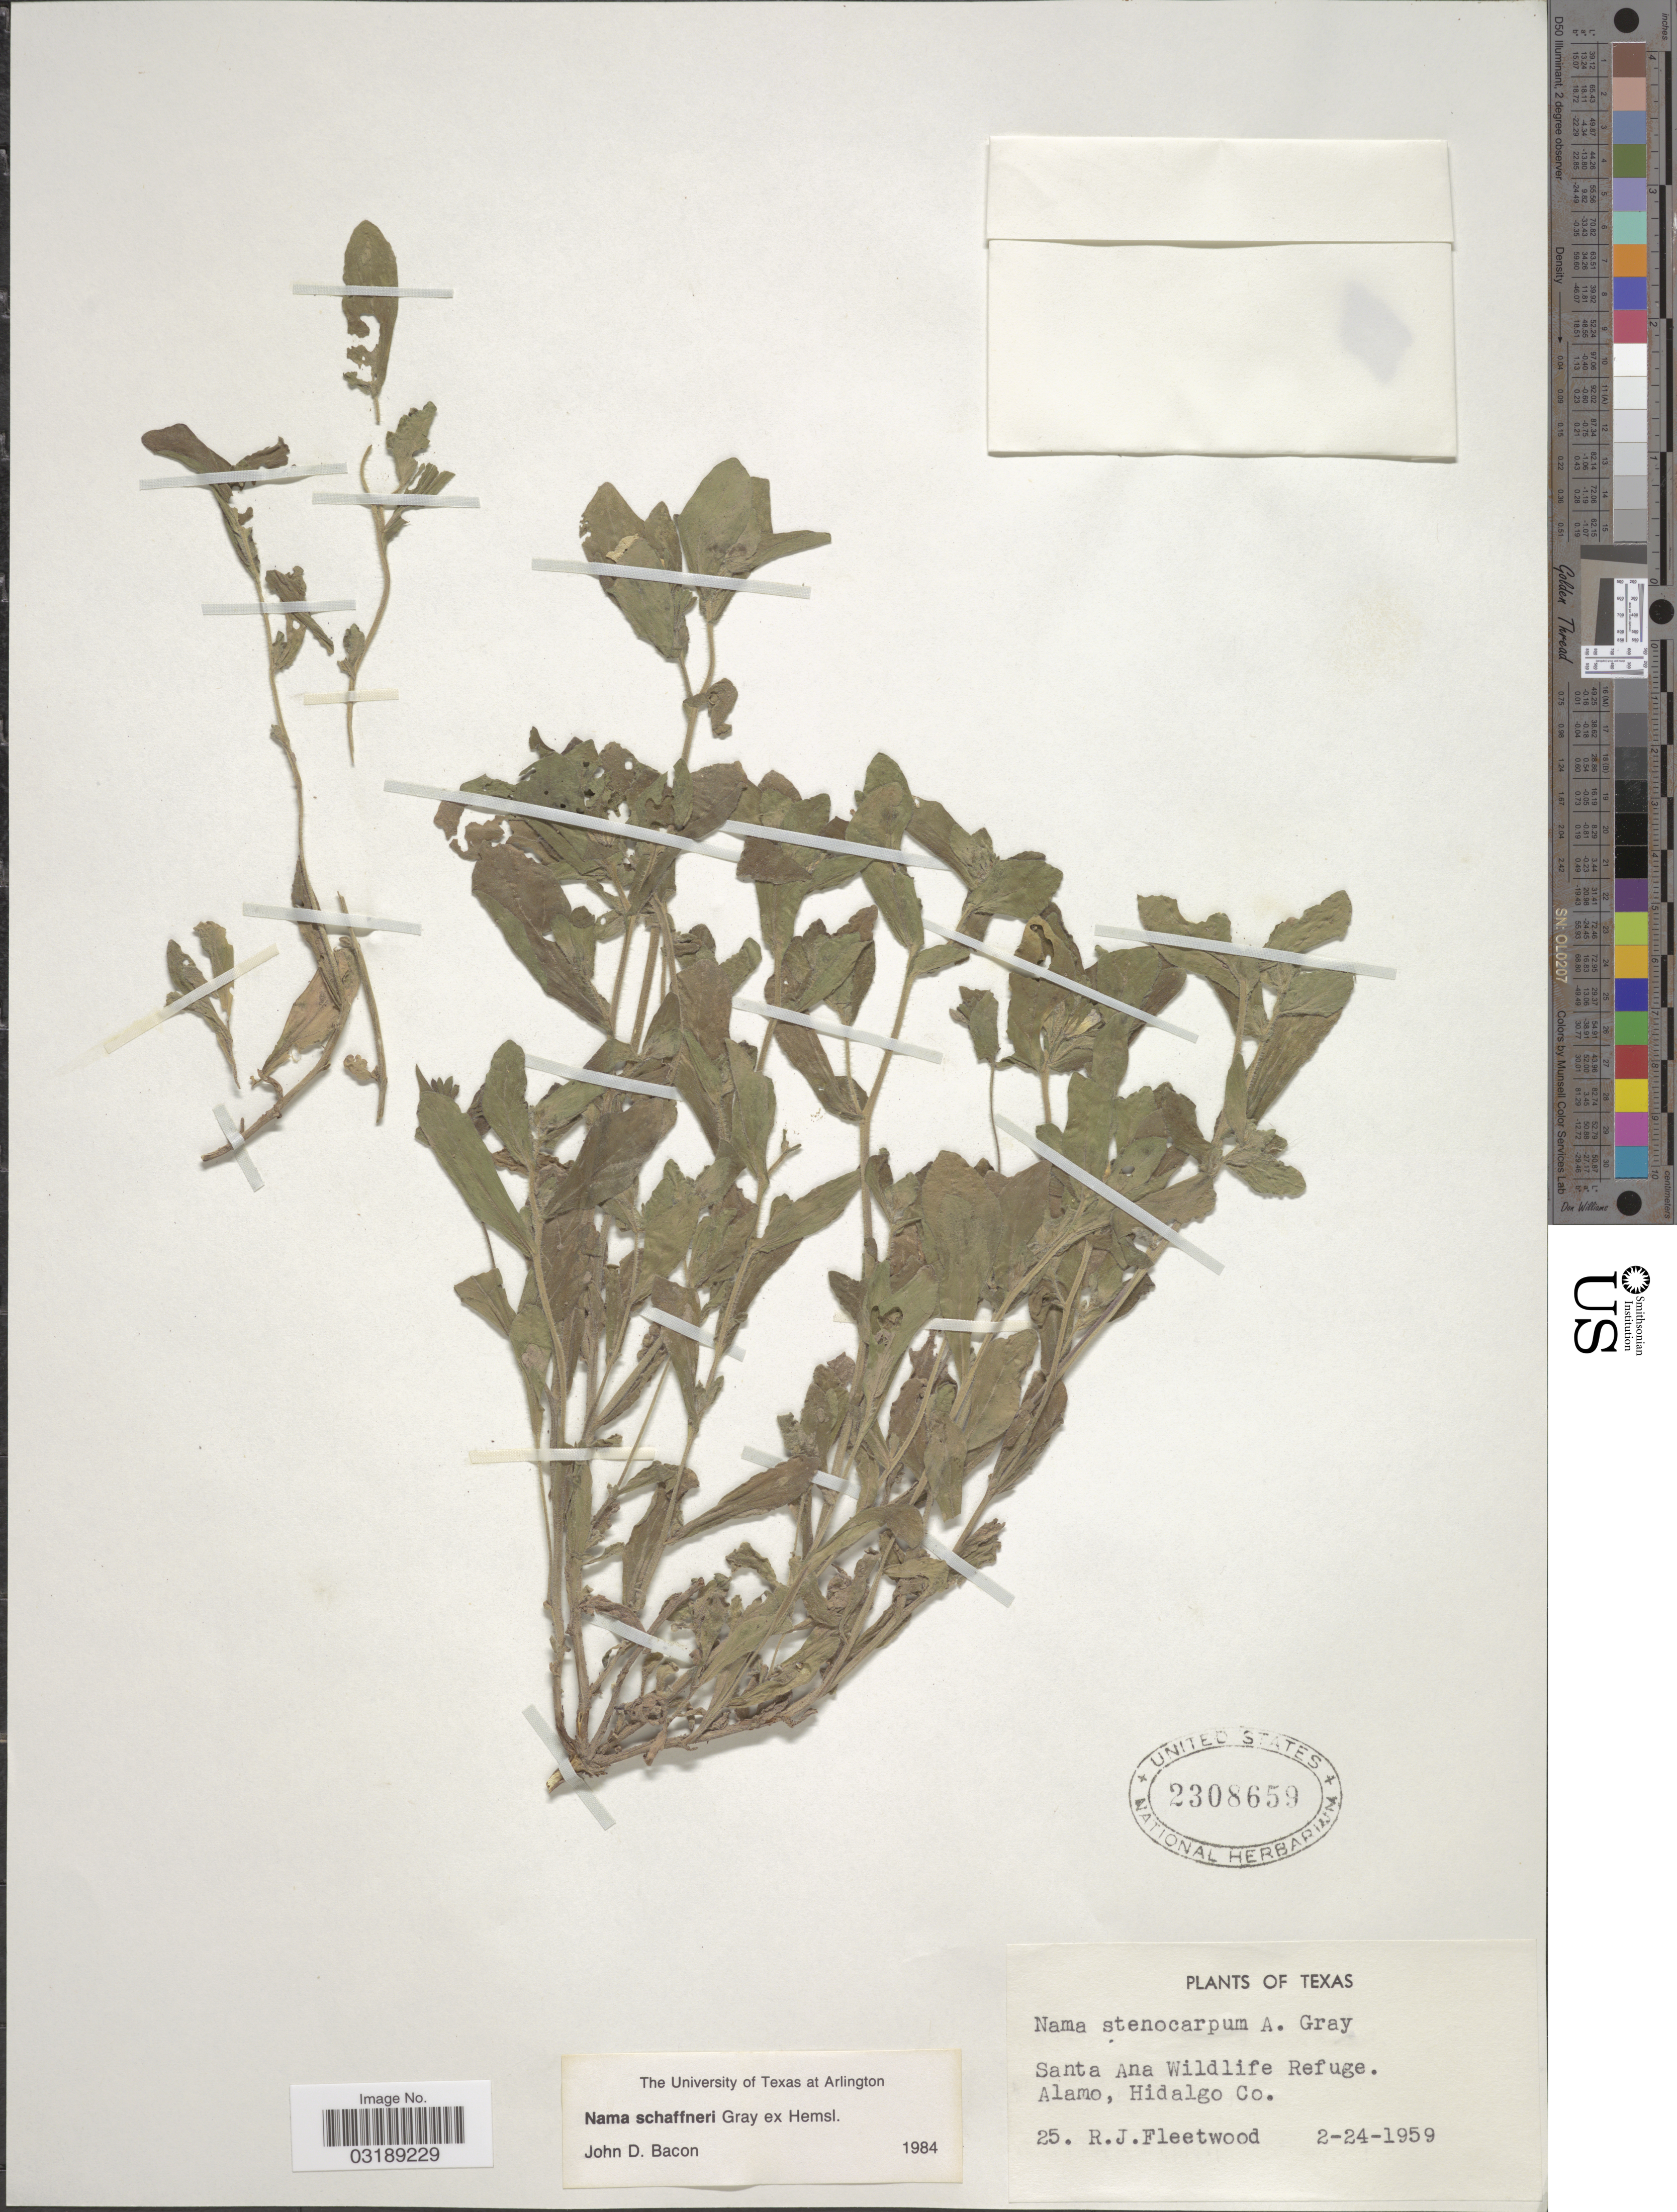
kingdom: Plantae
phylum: Tracheophyta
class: Magnoliopsida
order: Boraginales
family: Namaceae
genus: Nama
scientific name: Nama schaffneri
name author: A. Gray in Hemsl.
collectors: R. J. Fleetwood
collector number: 25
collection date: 1959-02-24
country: United States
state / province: Texas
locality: Santa Ana Wildlife Refuge, Alamo, Hidalgo Co.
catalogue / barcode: US 2308659